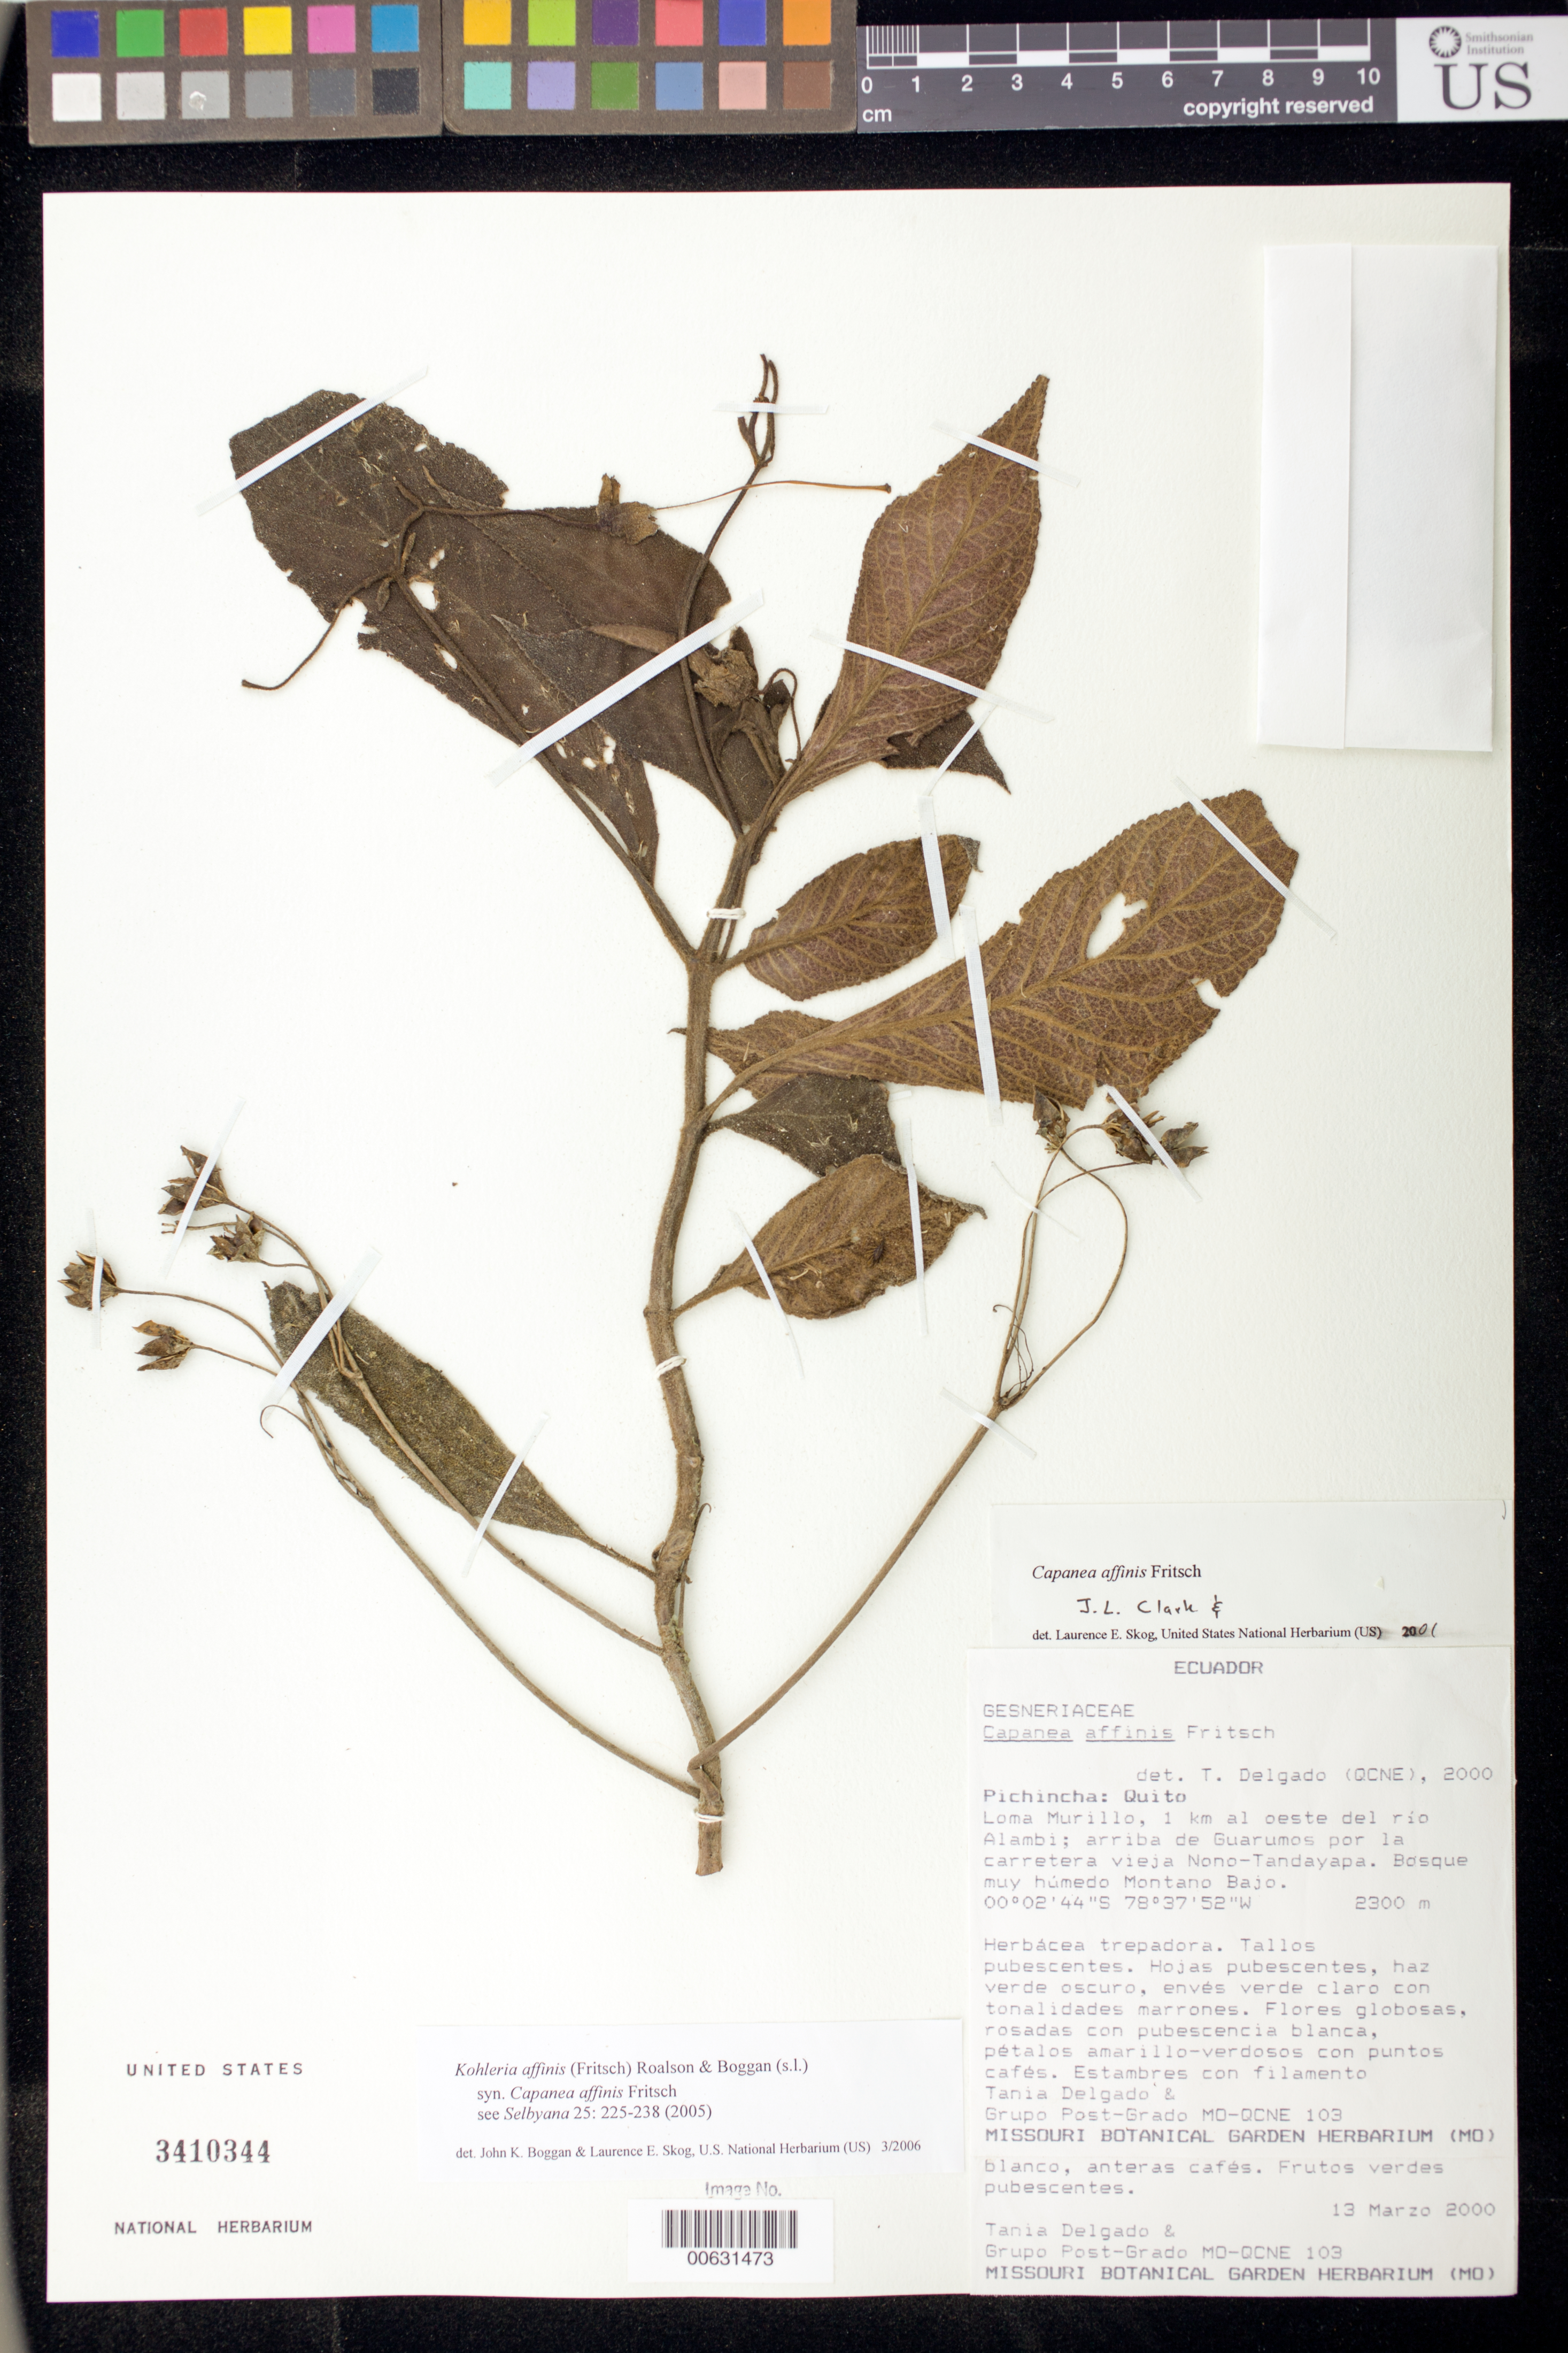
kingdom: Plantae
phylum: Tracheophyta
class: Magnoliopsida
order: Lamiales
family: Gesneriaceae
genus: Kohleria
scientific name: Kohleria affinis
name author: (Fritsch) Roalson & Boggan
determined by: Boggan, J. K.; Skog, L. E.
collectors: T. Delgado & Grupo Post-Grado MO-QCNE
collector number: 103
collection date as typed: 13 Mar 2000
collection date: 2000-03-13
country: Ecuador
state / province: Pichincha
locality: Quito; Loma Murillo, 1 km al oeste del río Alambi; arribe de Guarumos por la carretera vieja Nono-Tandayapa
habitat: Bosque muy húmedo montano bajo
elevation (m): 2300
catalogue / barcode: US 3410344